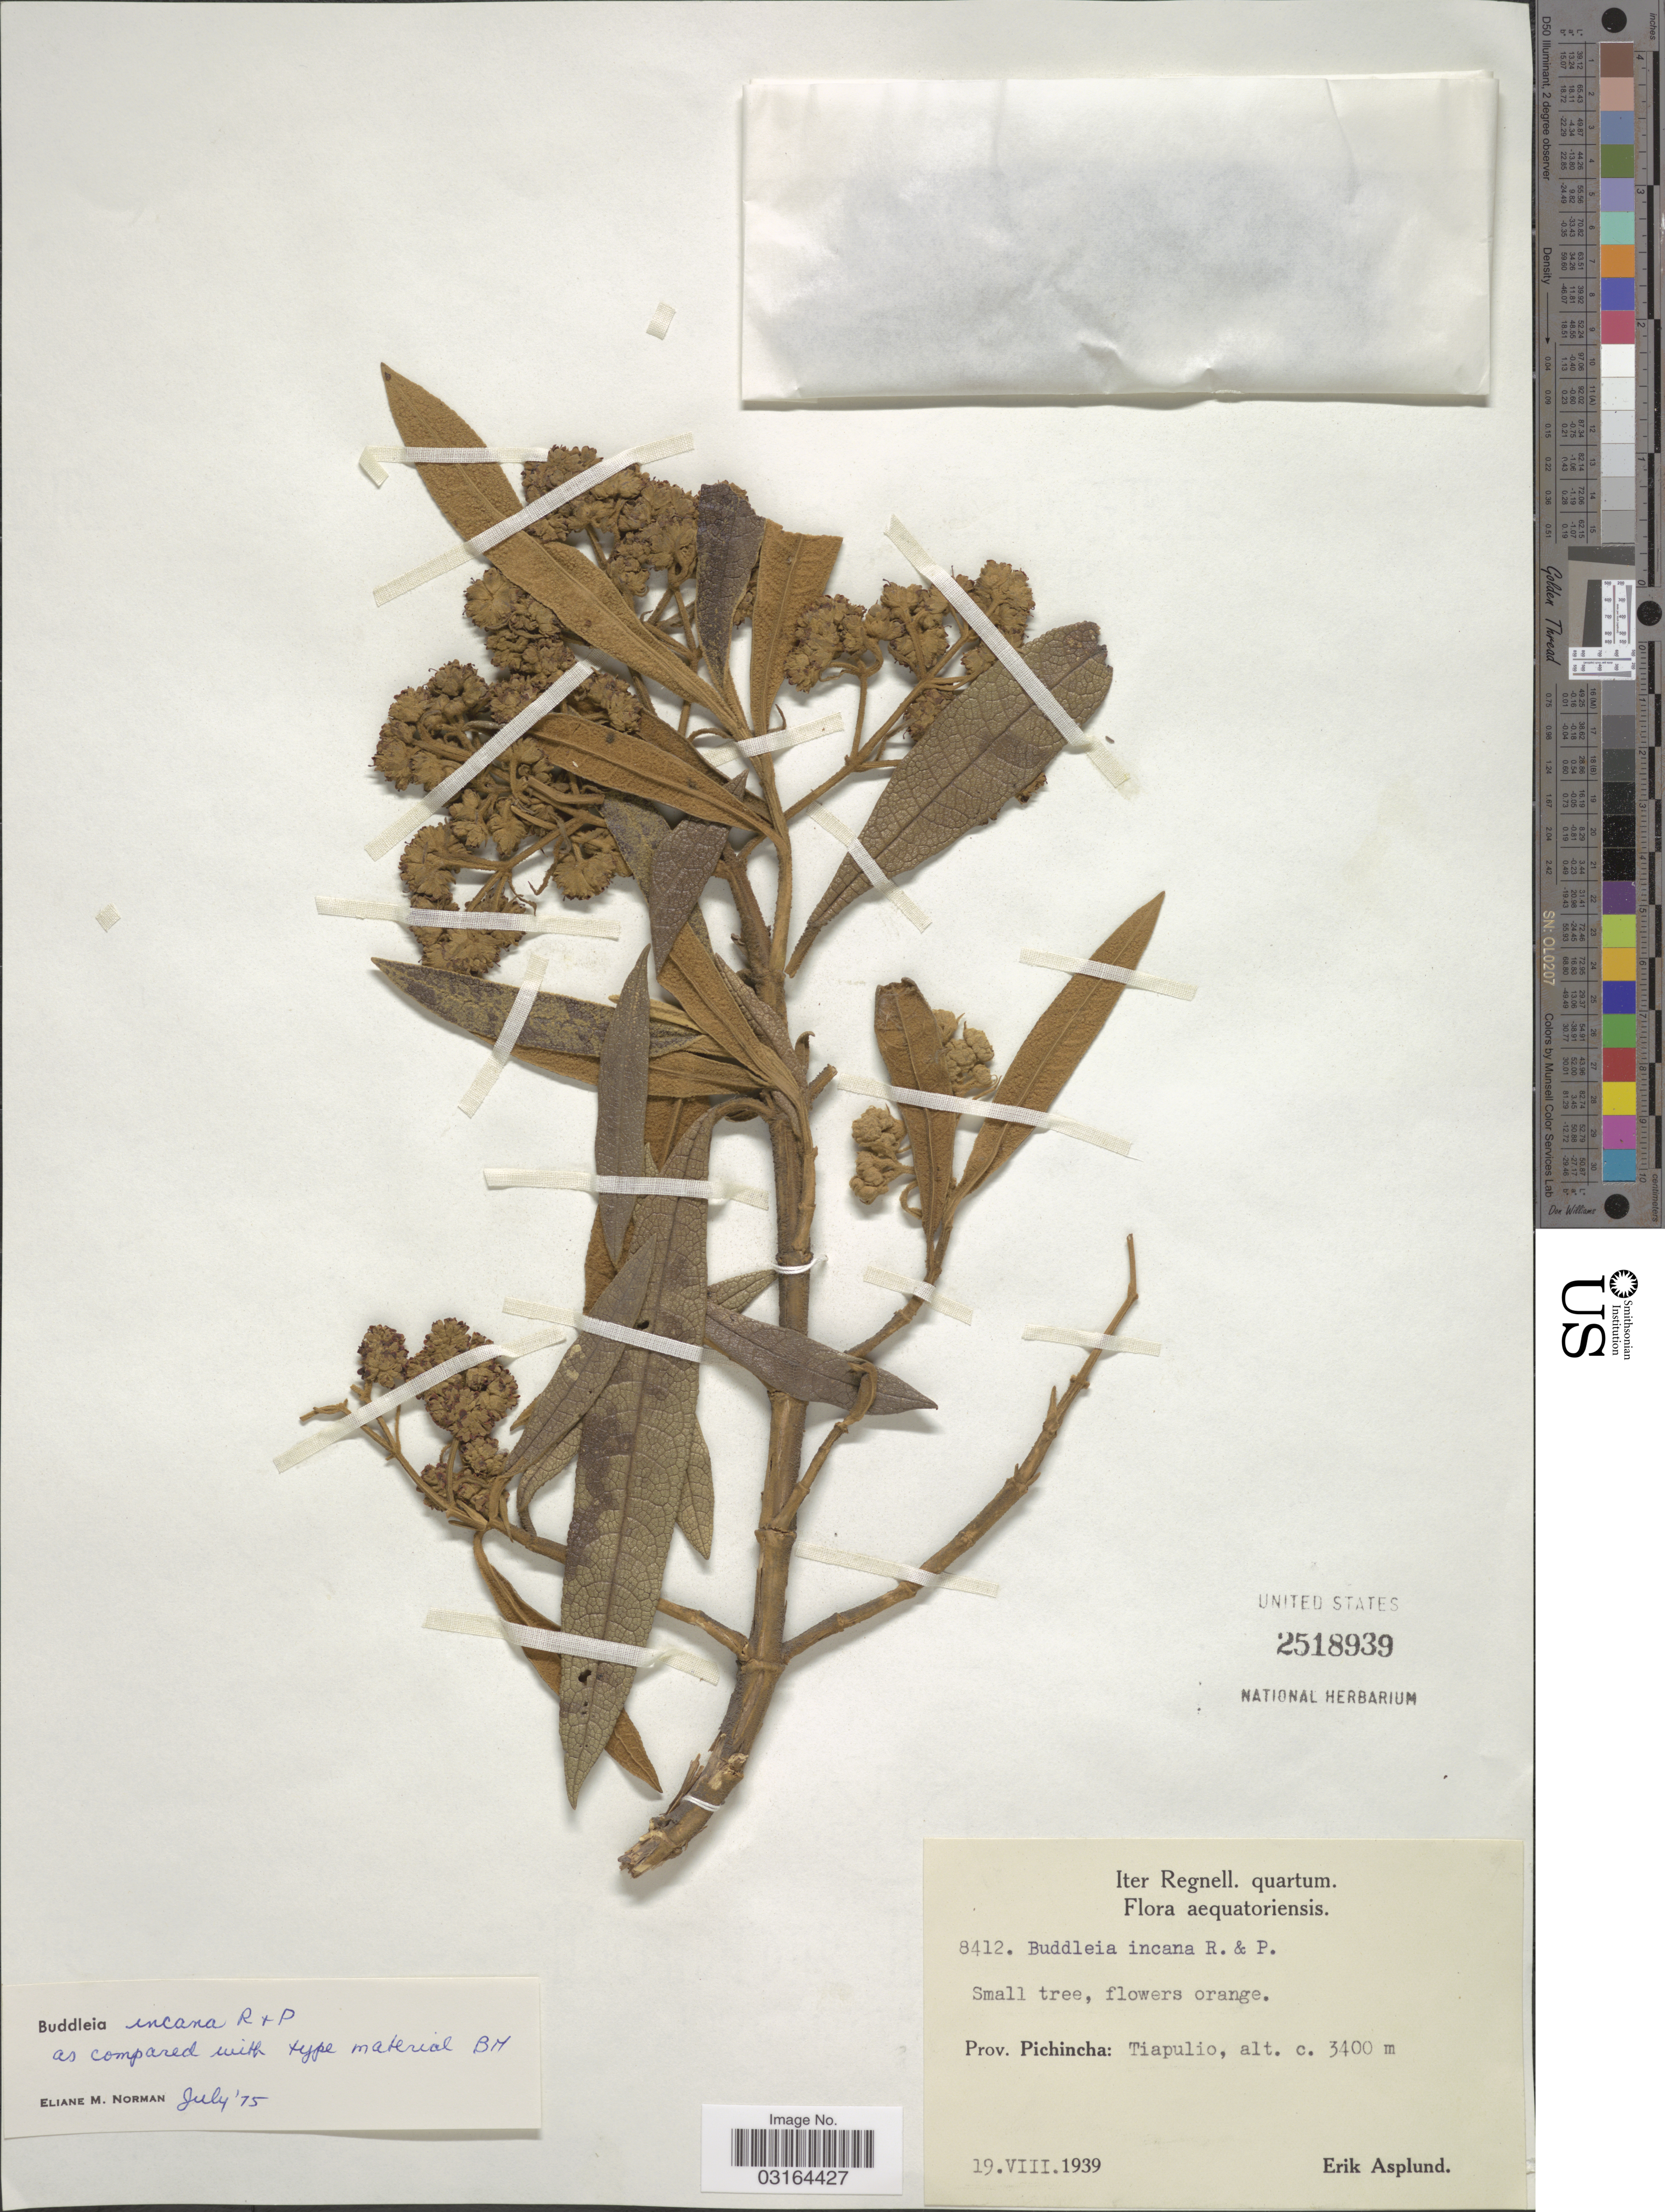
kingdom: Plantae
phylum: Tracheophyta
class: Magnoliopsida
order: Lamiales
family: Scrophulariaceae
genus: Buddleja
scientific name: Buddleja incana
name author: Ruiz & Pav.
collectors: E. Asplund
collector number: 8412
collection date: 1939-08-19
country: Ecuador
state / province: Pichincha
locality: Prov. Pichincha: Tiapulio.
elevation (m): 3400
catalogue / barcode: US 2518939